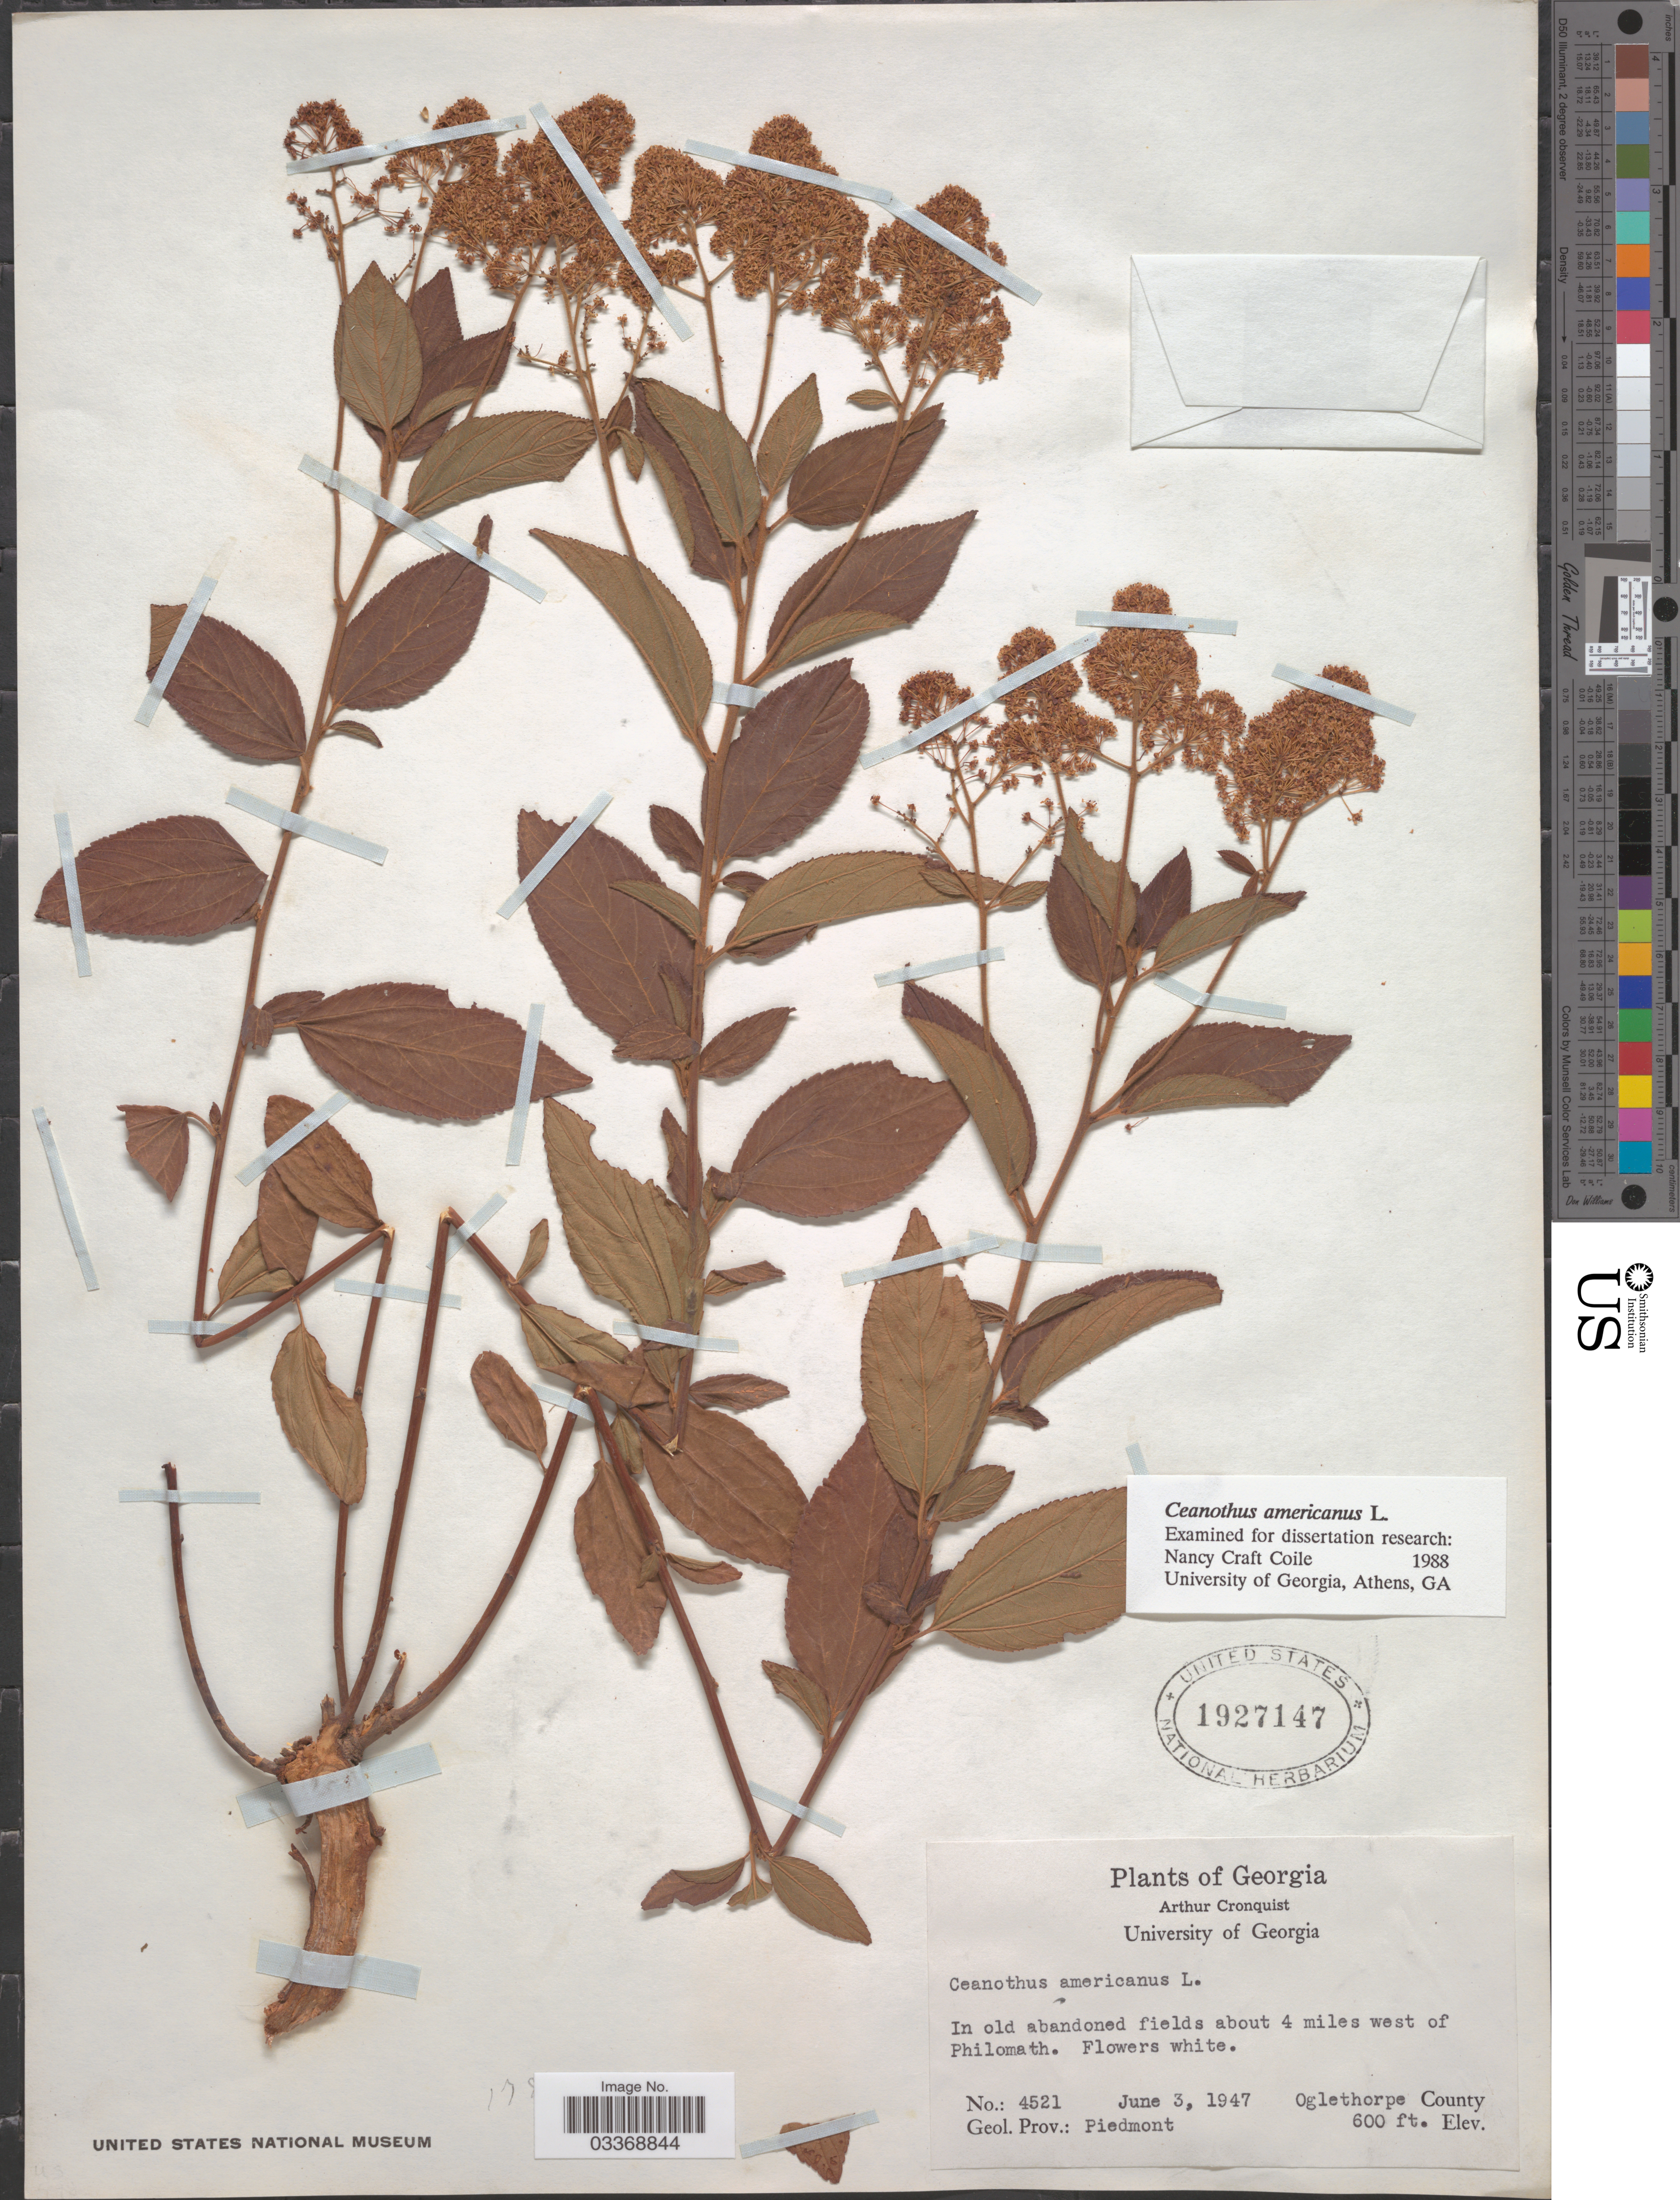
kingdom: Plantae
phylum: Tracheophyta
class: Magnoliopsida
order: Rosales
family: Rhamnaceae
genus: Ceanothus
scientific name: Ceanothus americanus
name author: L.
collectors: A. J. Cronquist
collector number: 4521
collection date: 1947-06-03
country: United States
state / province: Georgia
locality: About 4 miles west of Philomath. Oglethorpe County. Geol. Prov.: Piedmont.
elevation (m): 183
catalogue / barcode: US 1927147